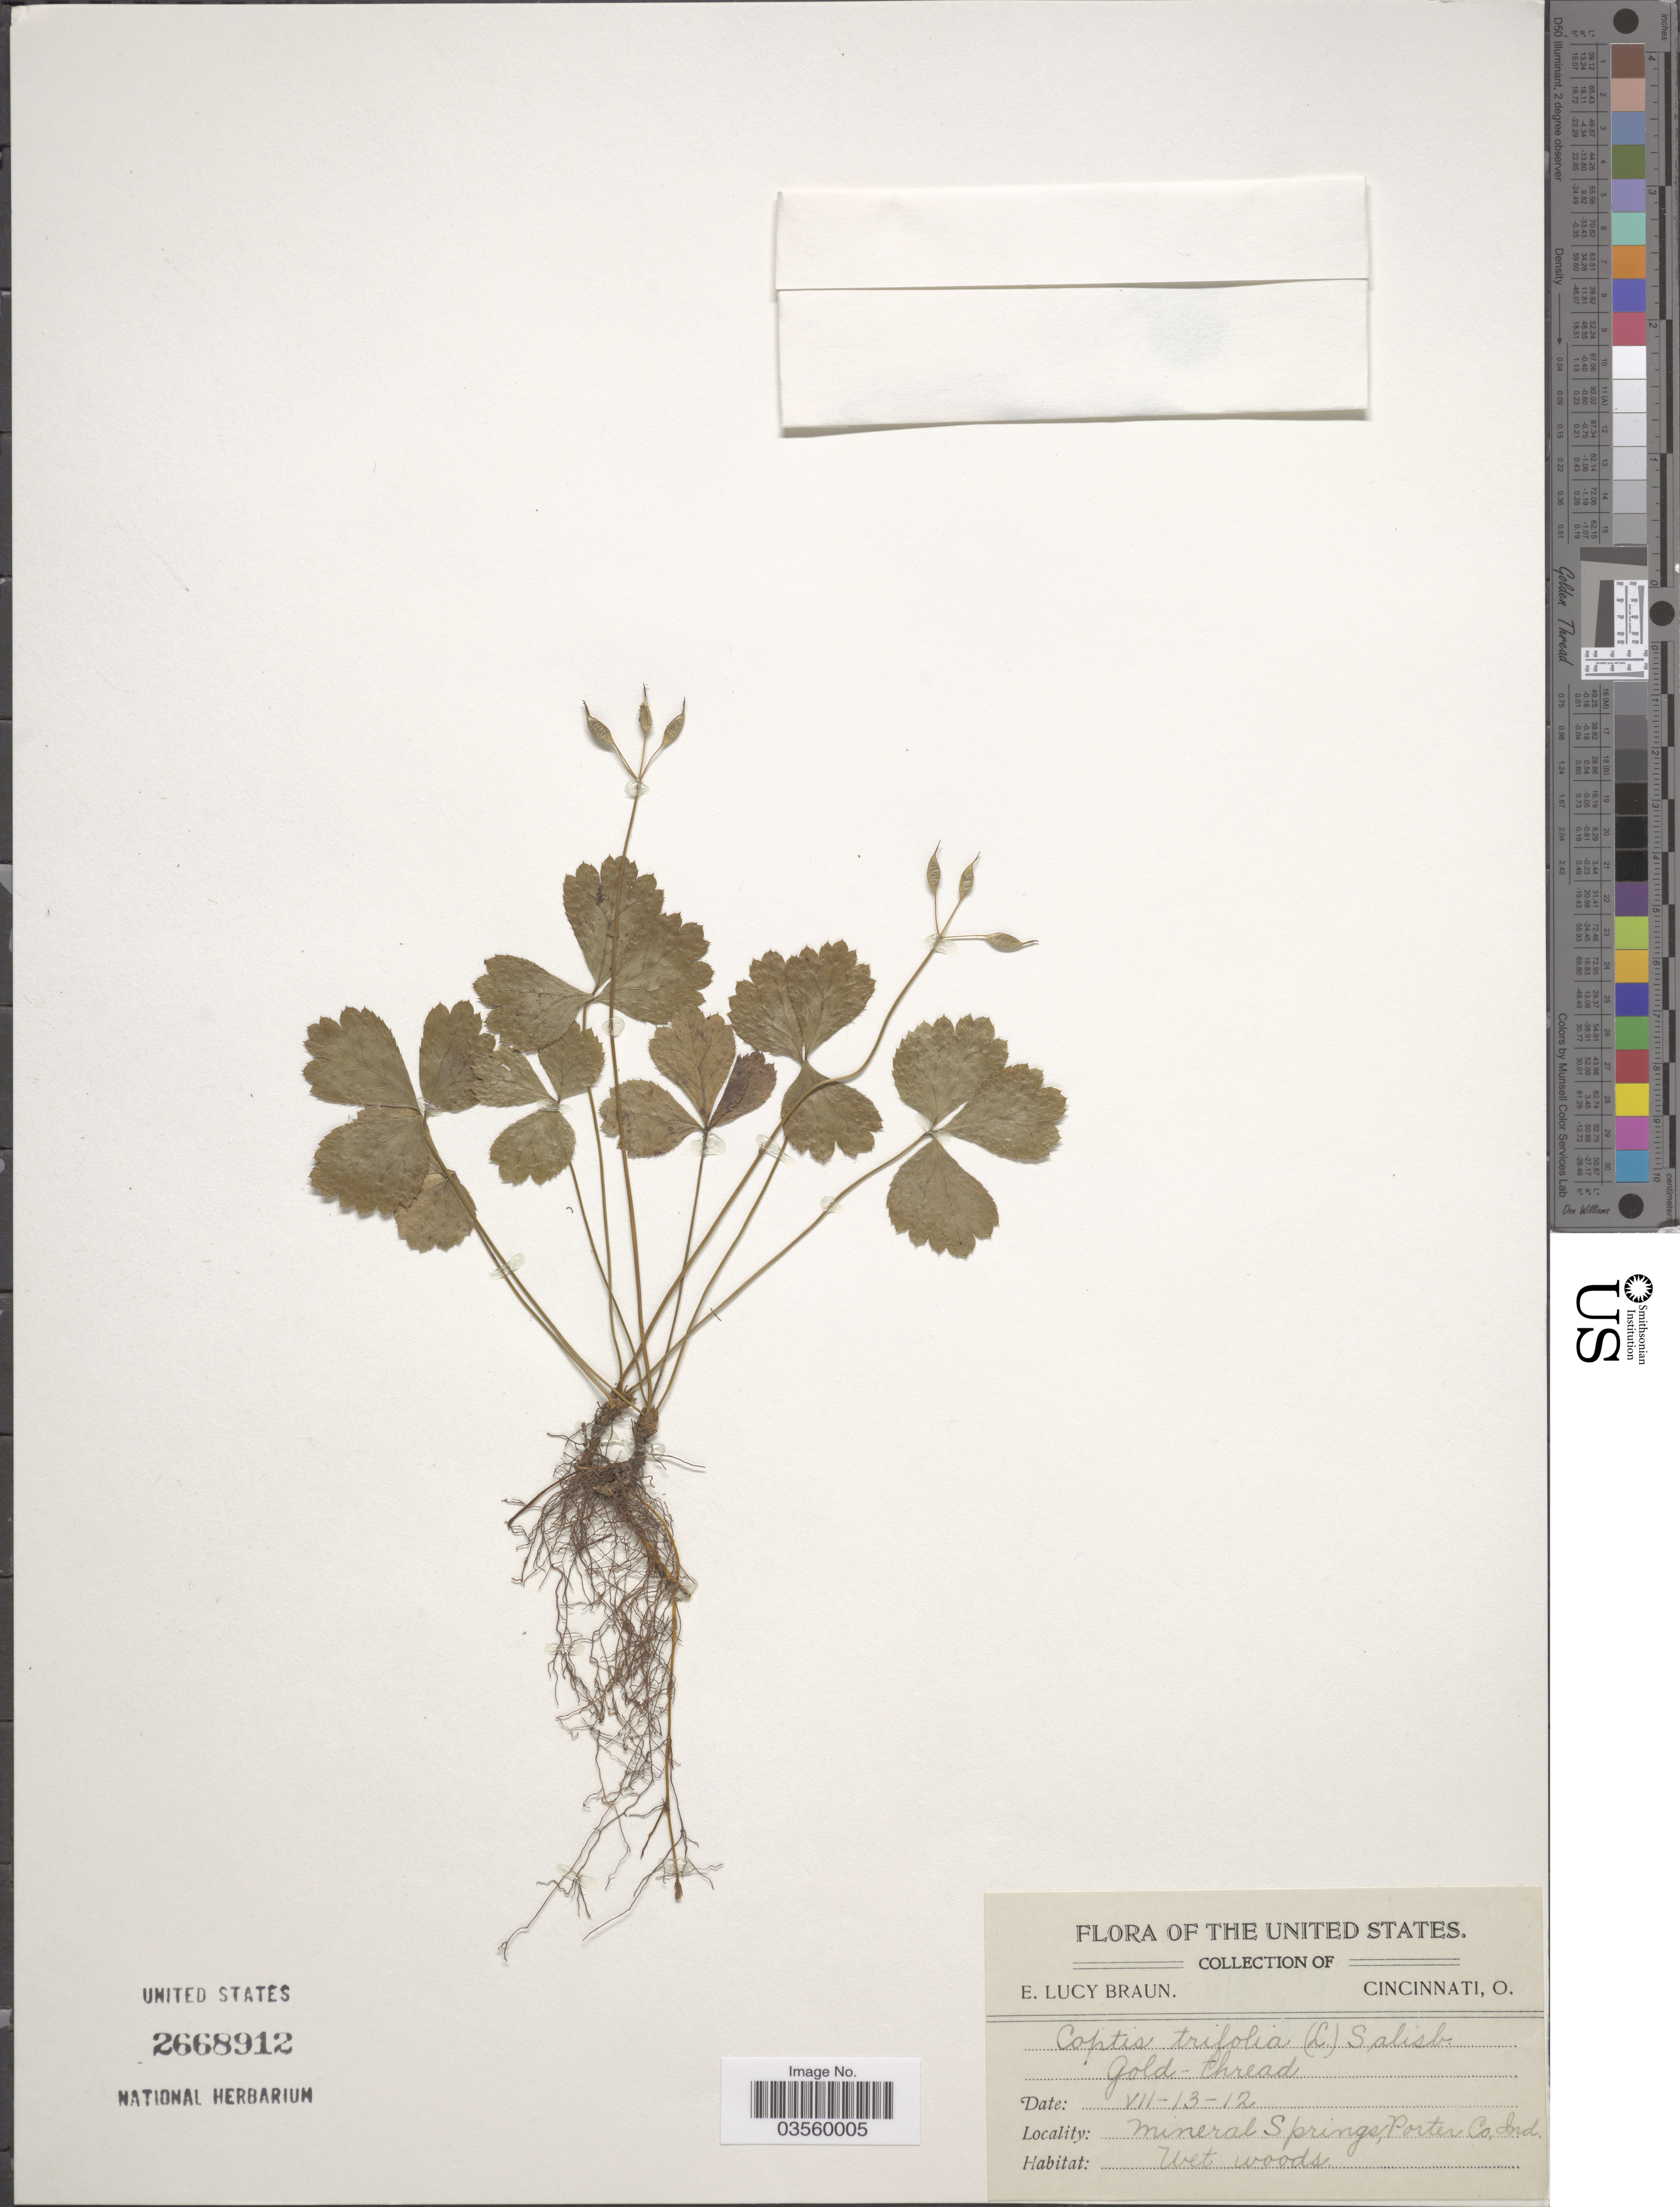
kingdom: Plantae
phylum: Tracheophyta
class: Magnoliopsida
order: Ranunculales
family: Ranunculaceae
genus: Coptis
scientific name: Coptis trifolia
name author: (L.) Salisb.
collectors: E. L. Braun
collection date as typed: Transcribed d/m/y: 13/7/12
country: United States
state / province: Indiana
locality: Mineral Springs, Porter Co.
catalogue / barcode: US 2668912